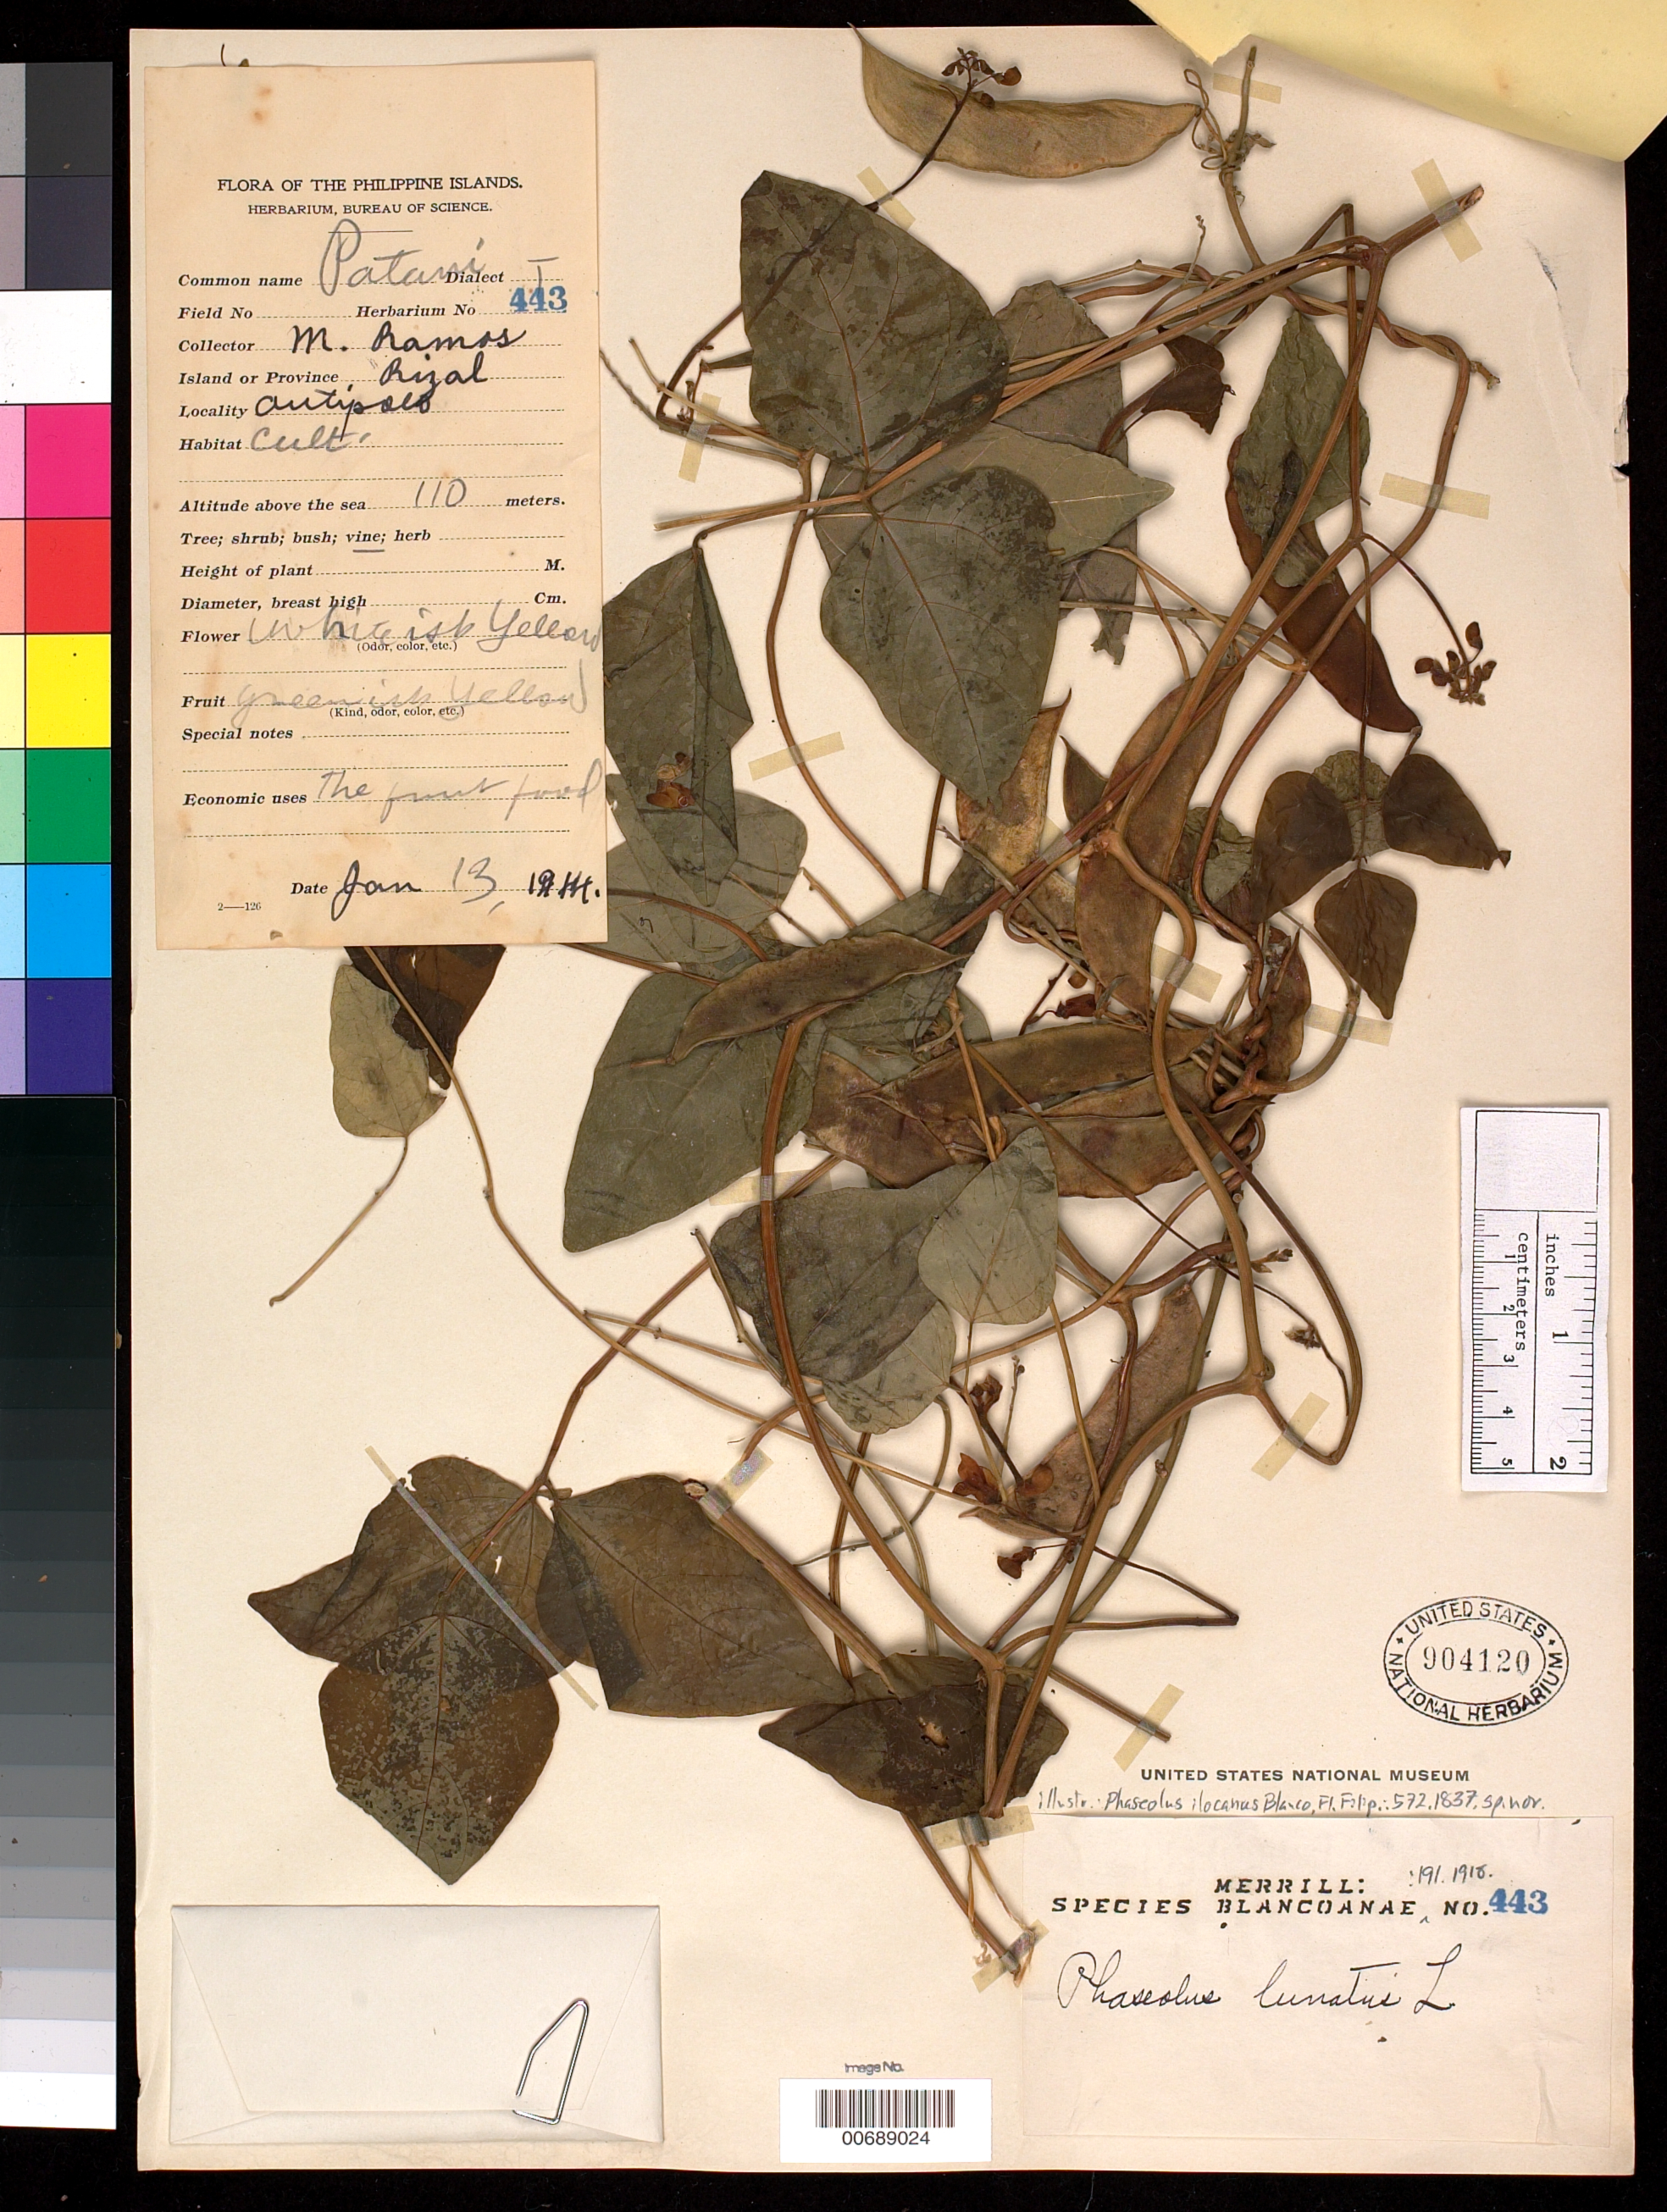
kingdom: Plantae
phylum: Tracheophyta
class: Magnoliopsida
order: Fabales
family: Fabaceae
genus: Phaseolus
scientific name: Phaseolus lunatus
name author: L.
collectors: M. Ramos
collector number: Sp. Blancoan. 0443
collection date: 1914-01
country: Philippines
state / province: Calabarzon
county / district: Rizal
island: Luzon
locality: Antipolo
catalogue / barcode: US 904120